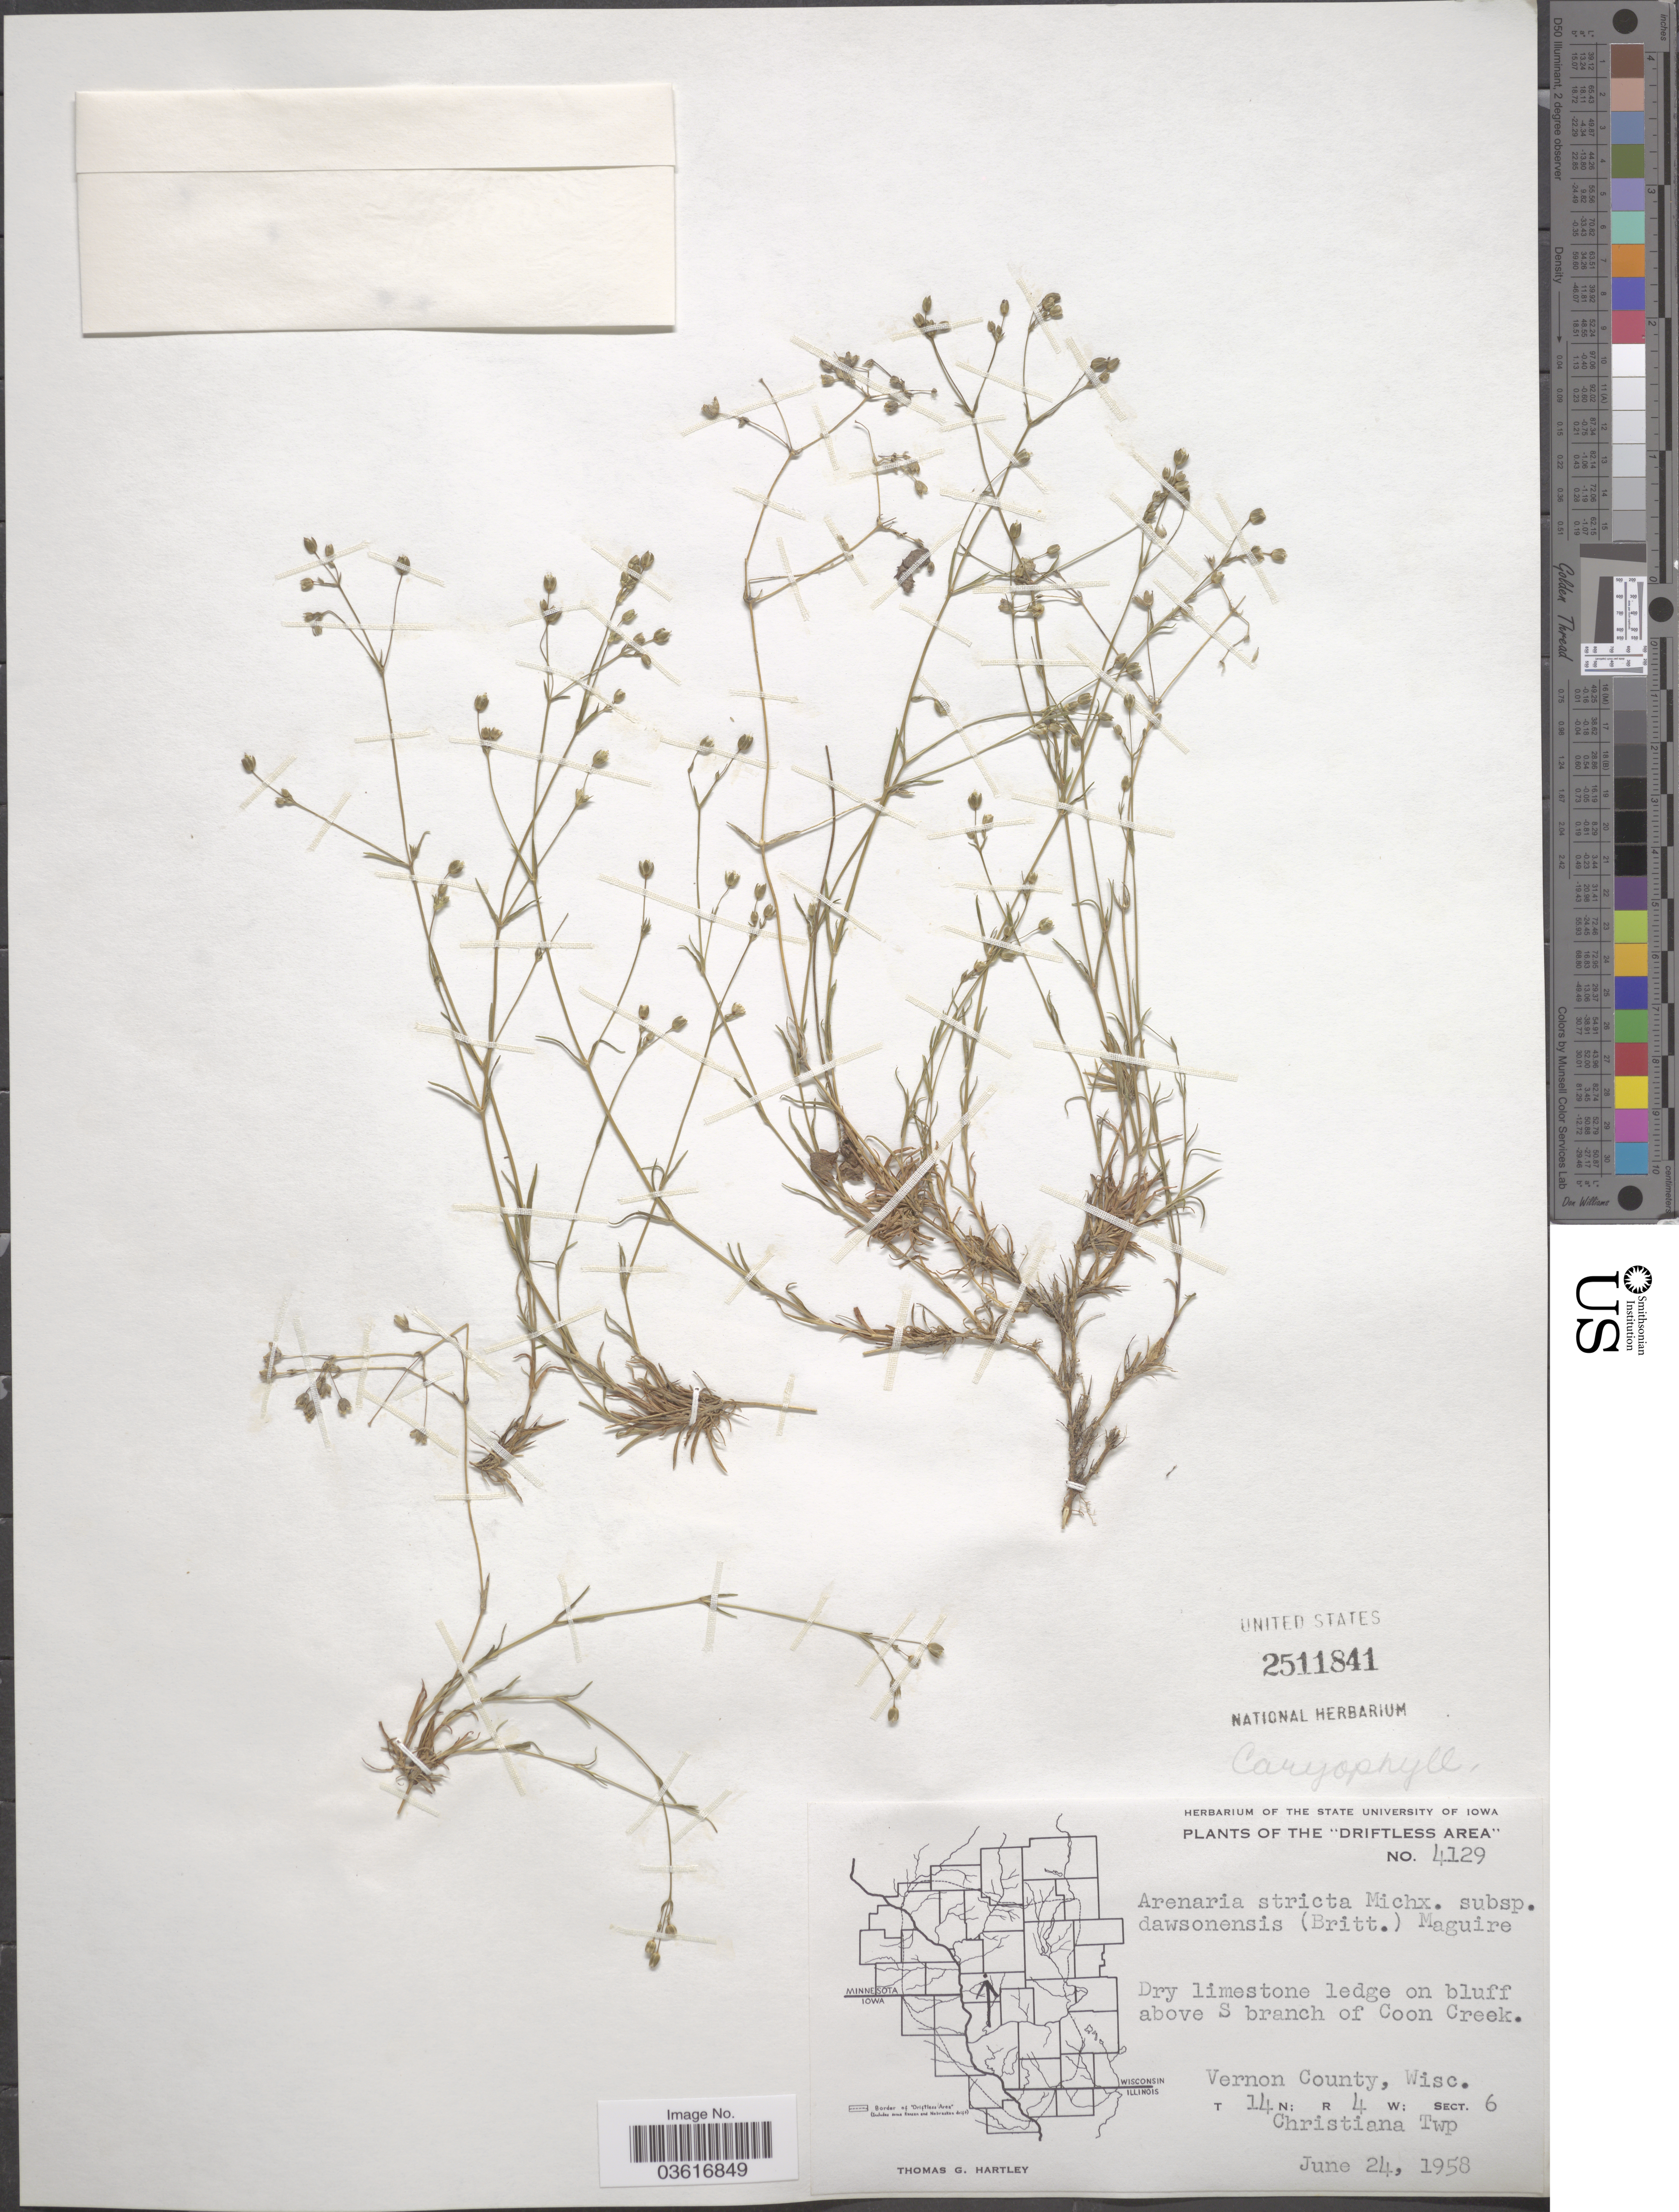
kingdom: Plantae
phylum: Tracheophyta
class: Magnoliopsida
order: Caryophyllales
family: Caryophyllaceae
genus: Minuartia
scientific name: Minuartia stricta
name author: (Sw.) Hiern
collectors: T. G. Hartley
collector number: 4129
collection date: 1958-06-24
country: United States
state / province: Wisconsin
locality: Driftless Area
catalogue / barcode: US 2511841